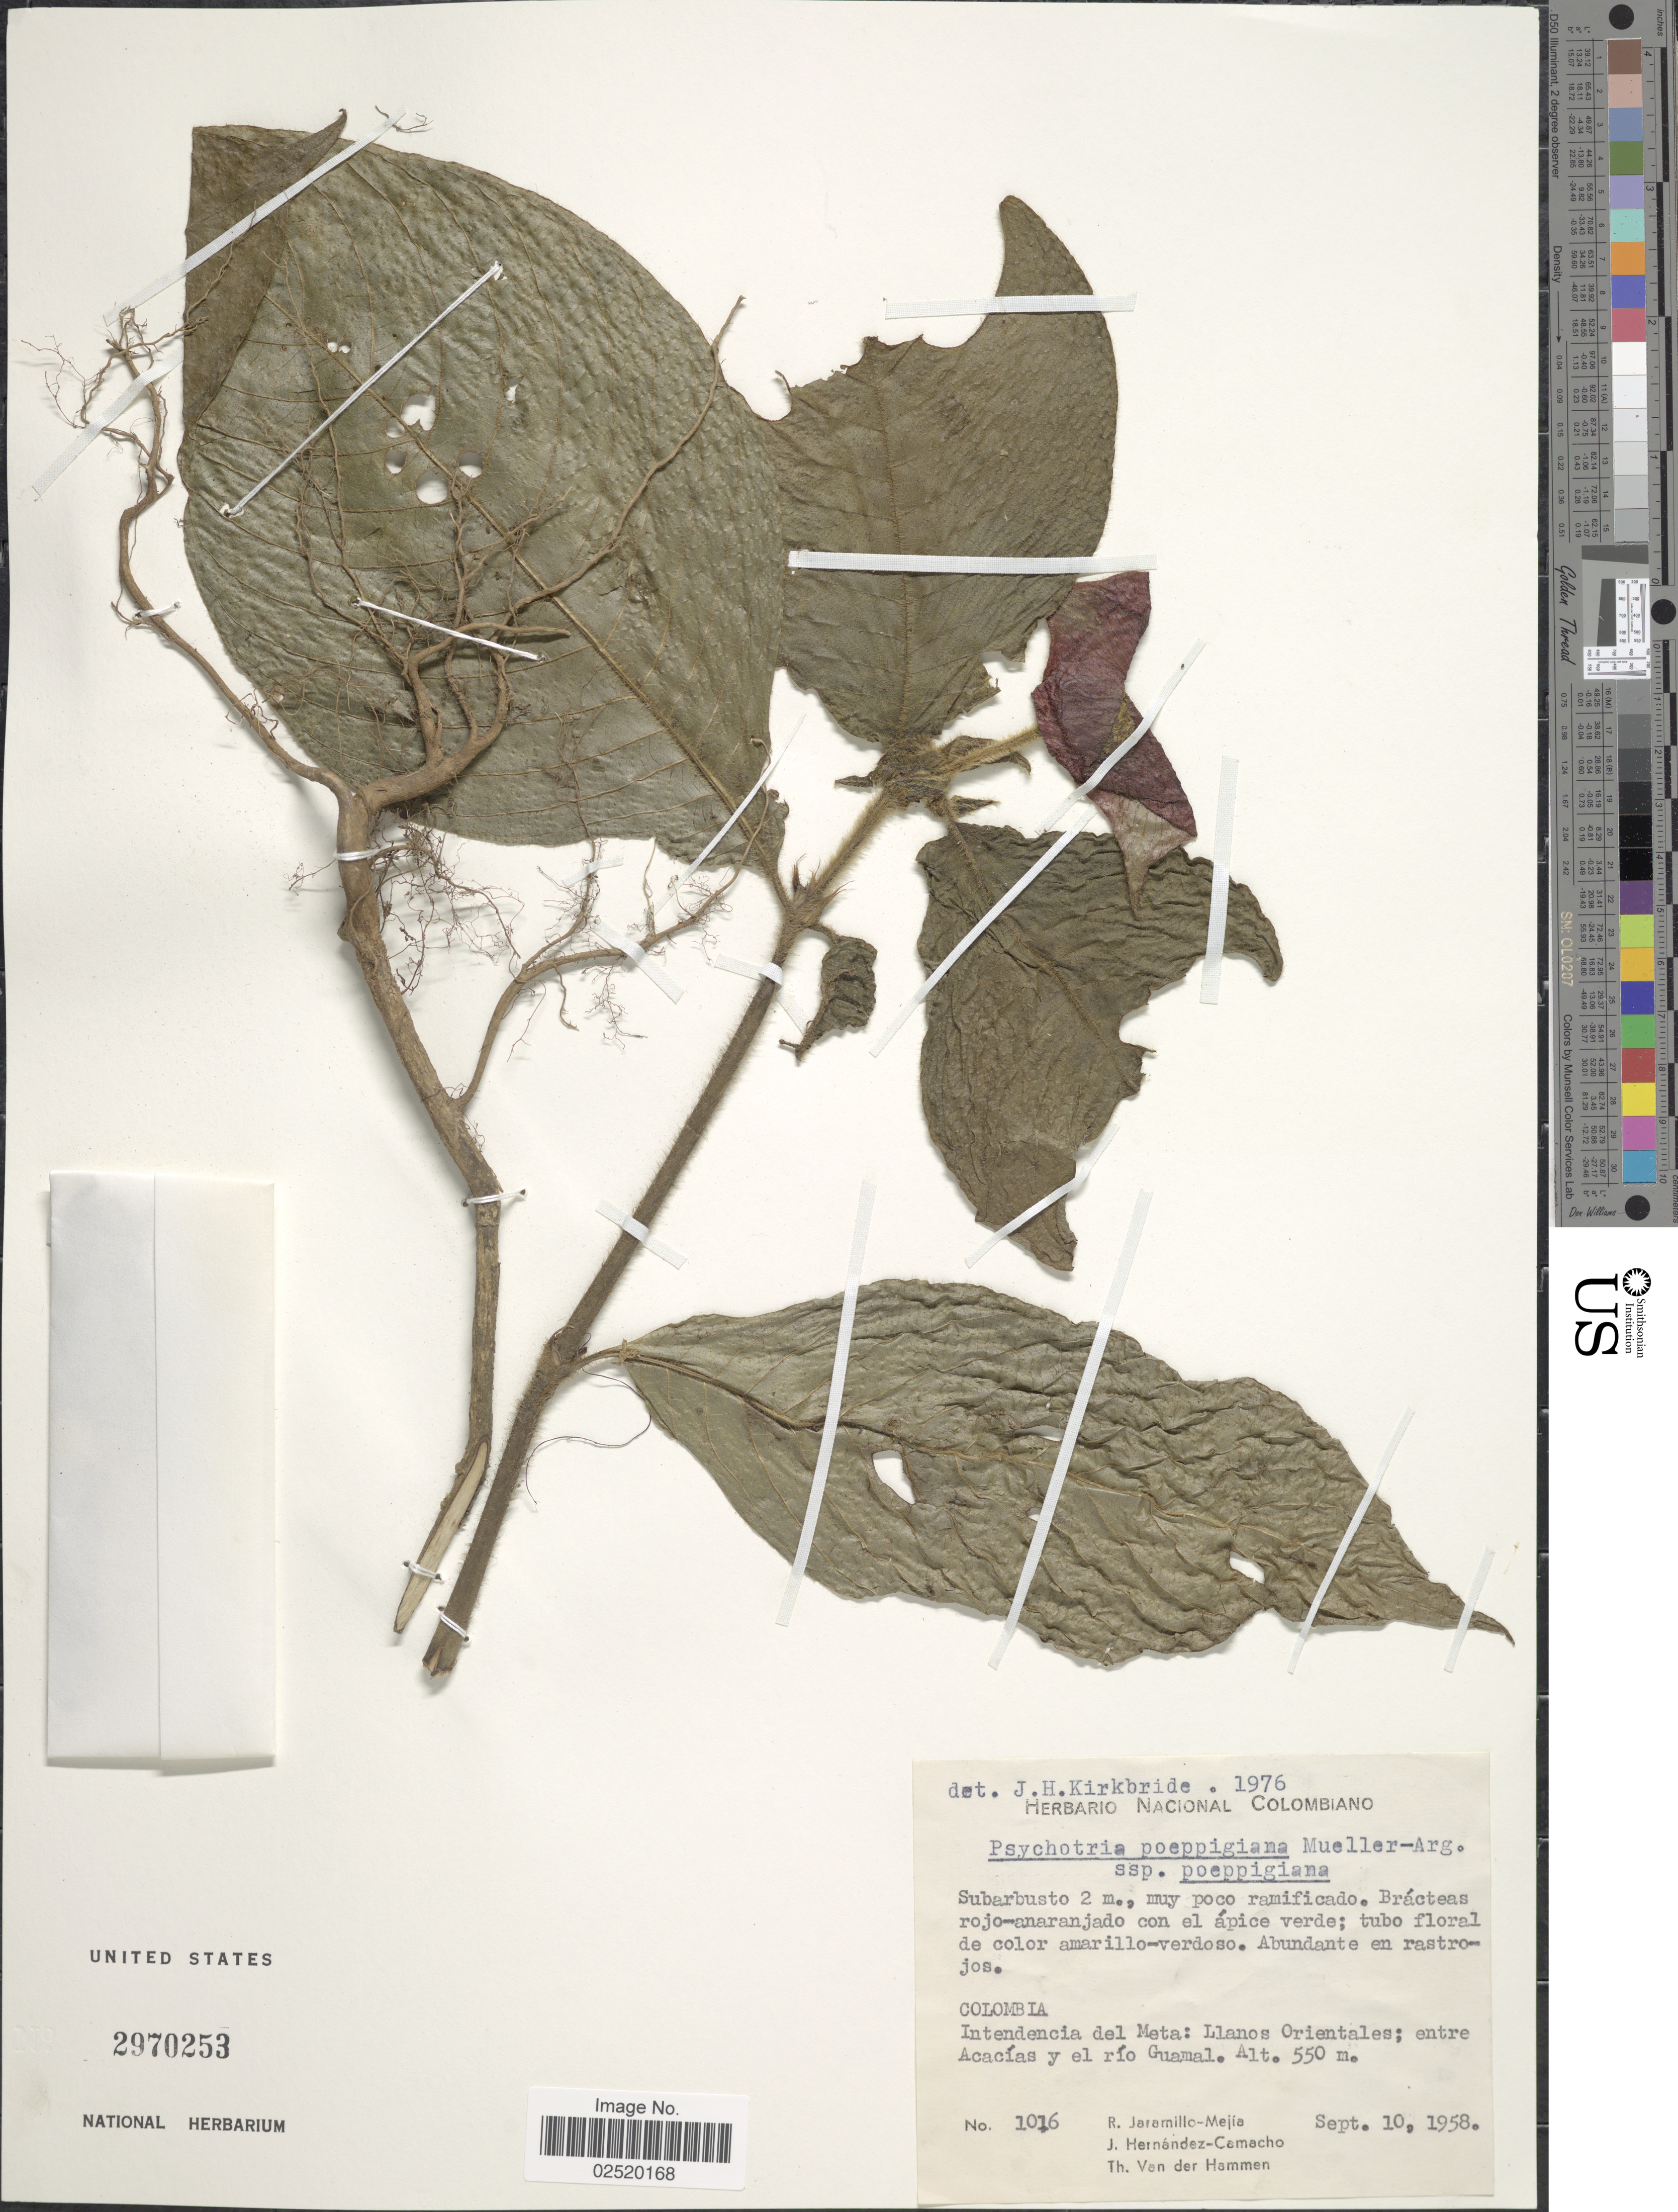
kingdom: Plantae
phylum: Tracheophyta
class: Magnoliopsida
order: Gentianales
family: Rubiaceae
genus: Psychotria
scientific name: Psychotria poeppigiana subsp. poeppigiana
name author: Müll. Arg.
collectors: R. Jaramillo M., J. Hernandez Camacho & T. Van der Hammen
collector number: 1016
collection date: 1958-09-10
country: Colombia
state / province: Meta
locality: Intendencia del Meta: Colombia, Llanos Orientales: entre Acacias y el rio Guamal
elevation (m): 550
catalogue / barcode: US 2970253